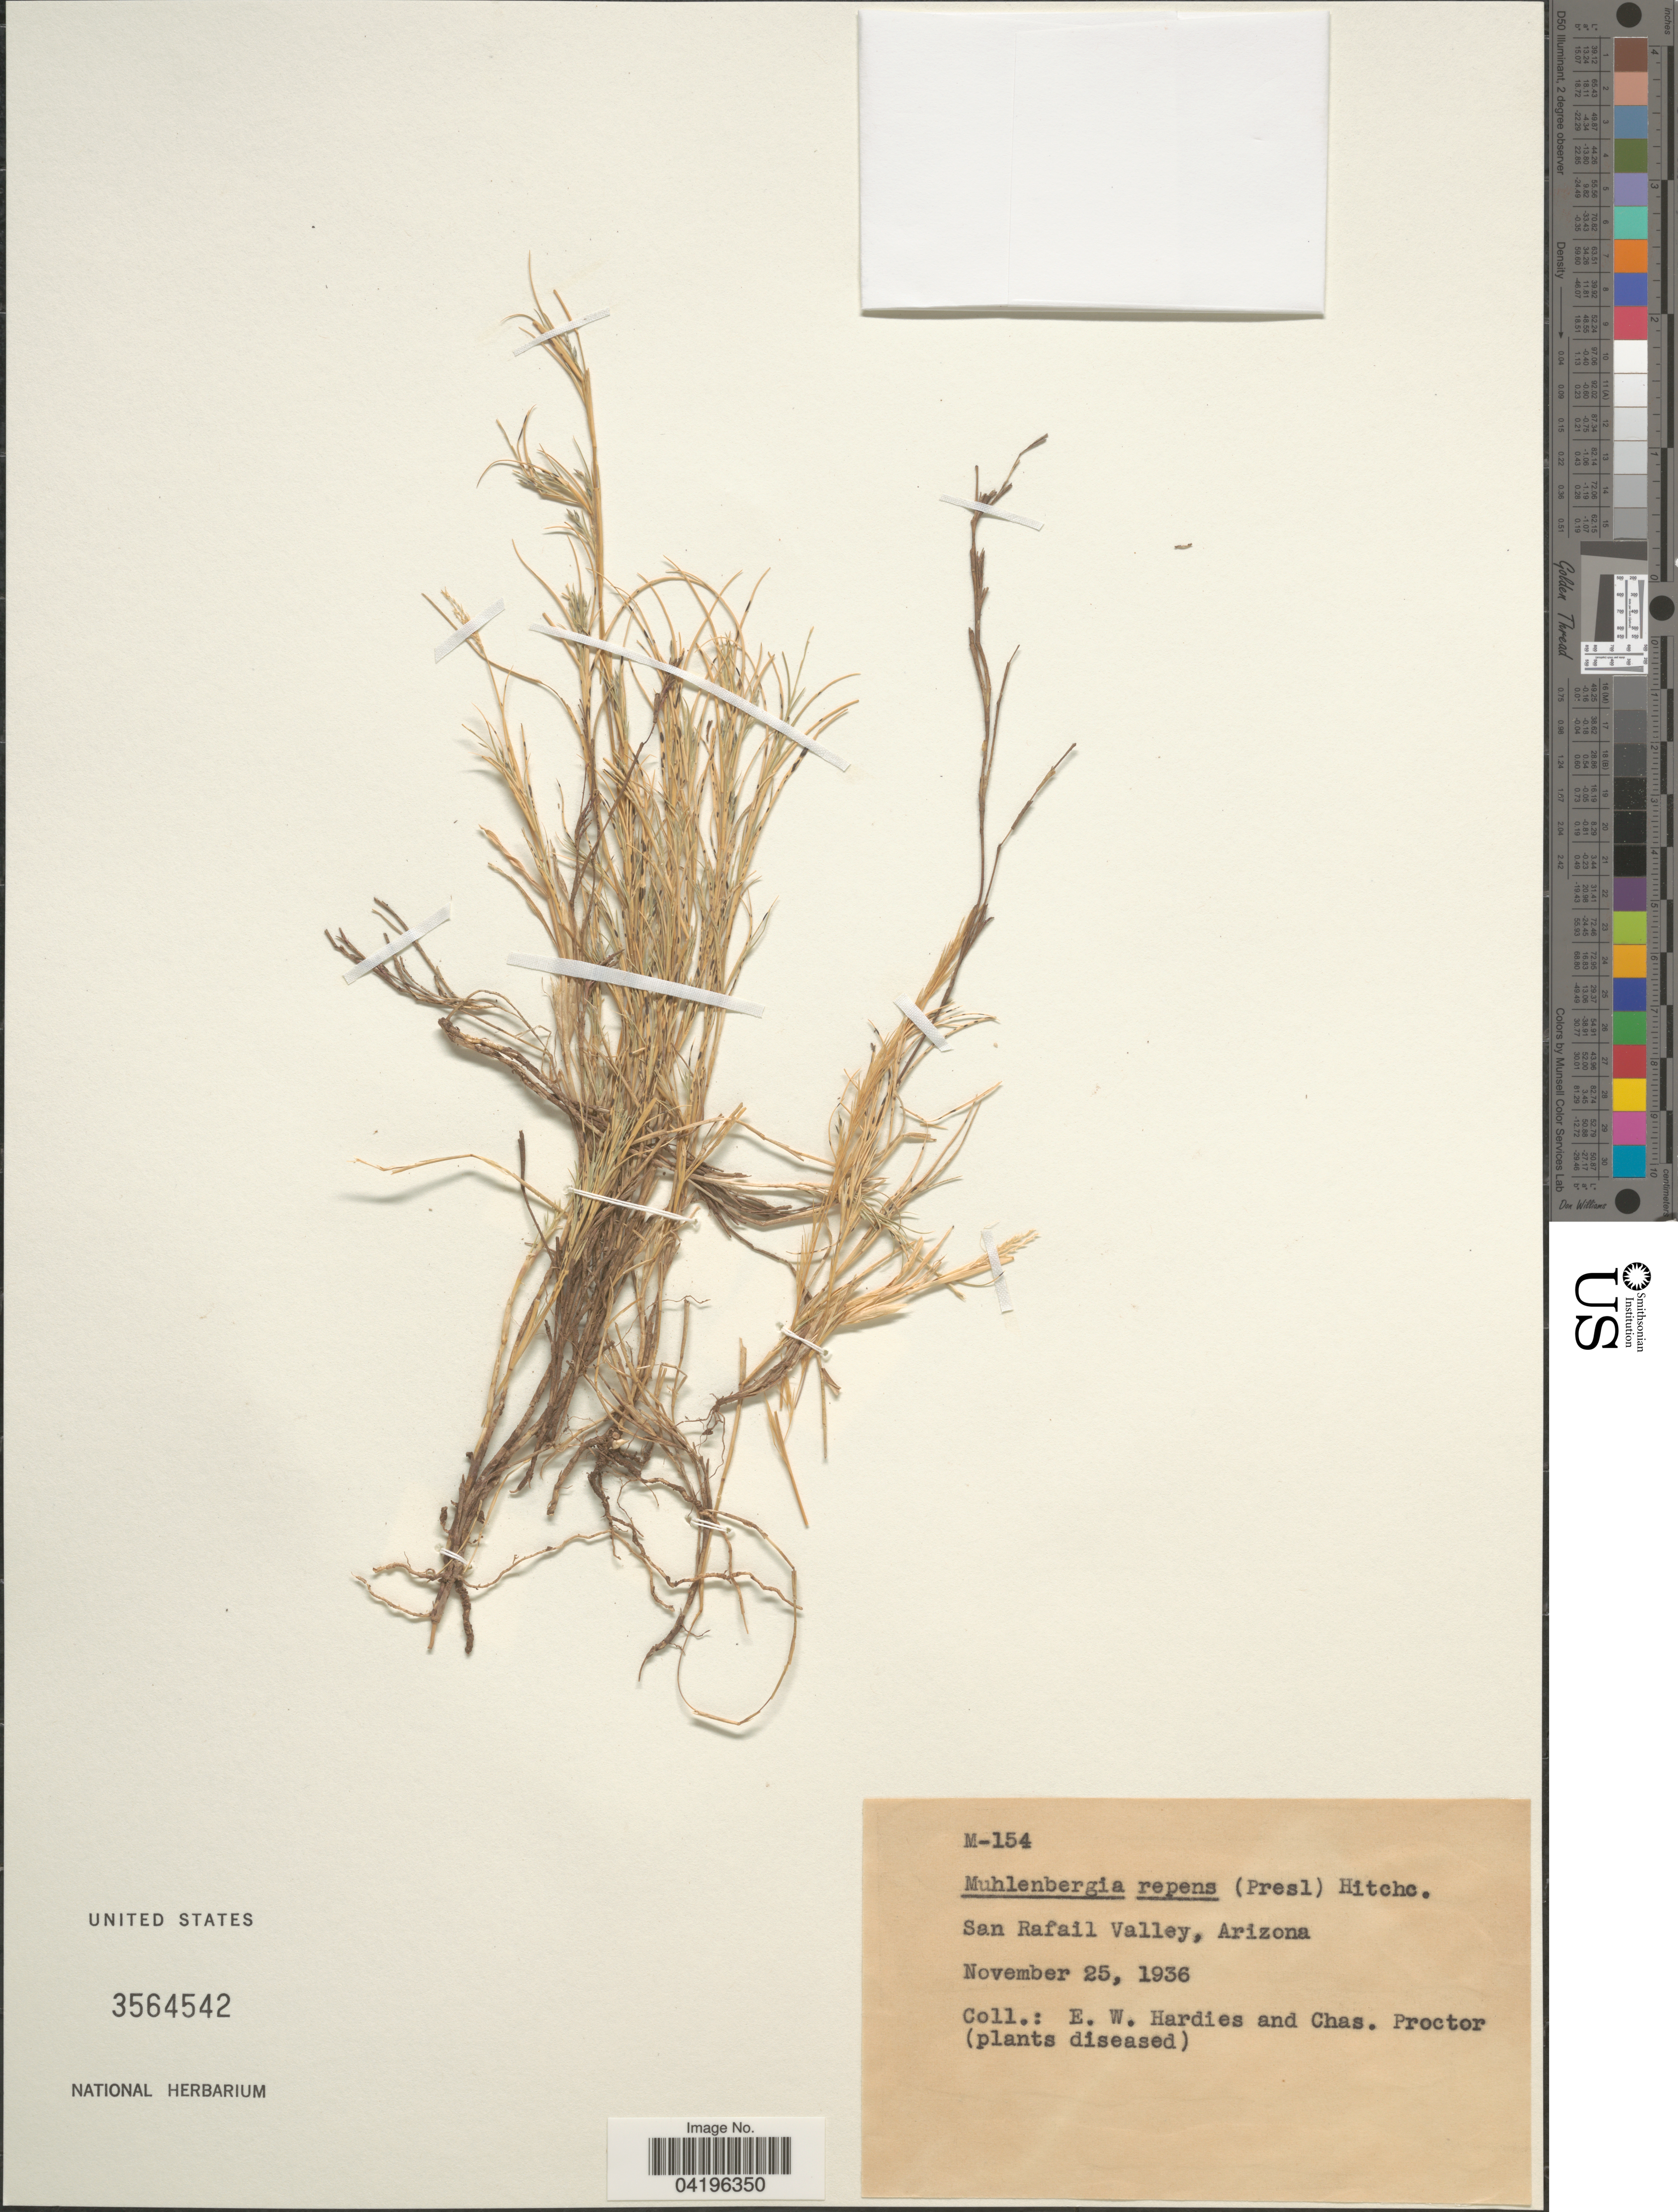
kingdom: Plantae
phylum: Tracheophyta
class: Liliopsida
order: Poales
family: Poaceae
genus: Muhlenbergia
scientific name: Muhlenbergia repens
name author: (J. Presl) Hitchc.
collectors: E. Hardies & C. Proctor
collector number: M-154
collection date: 1936-11-25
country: United States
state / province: Arizona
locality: San Rafail Valley.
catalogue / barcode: US 3564542